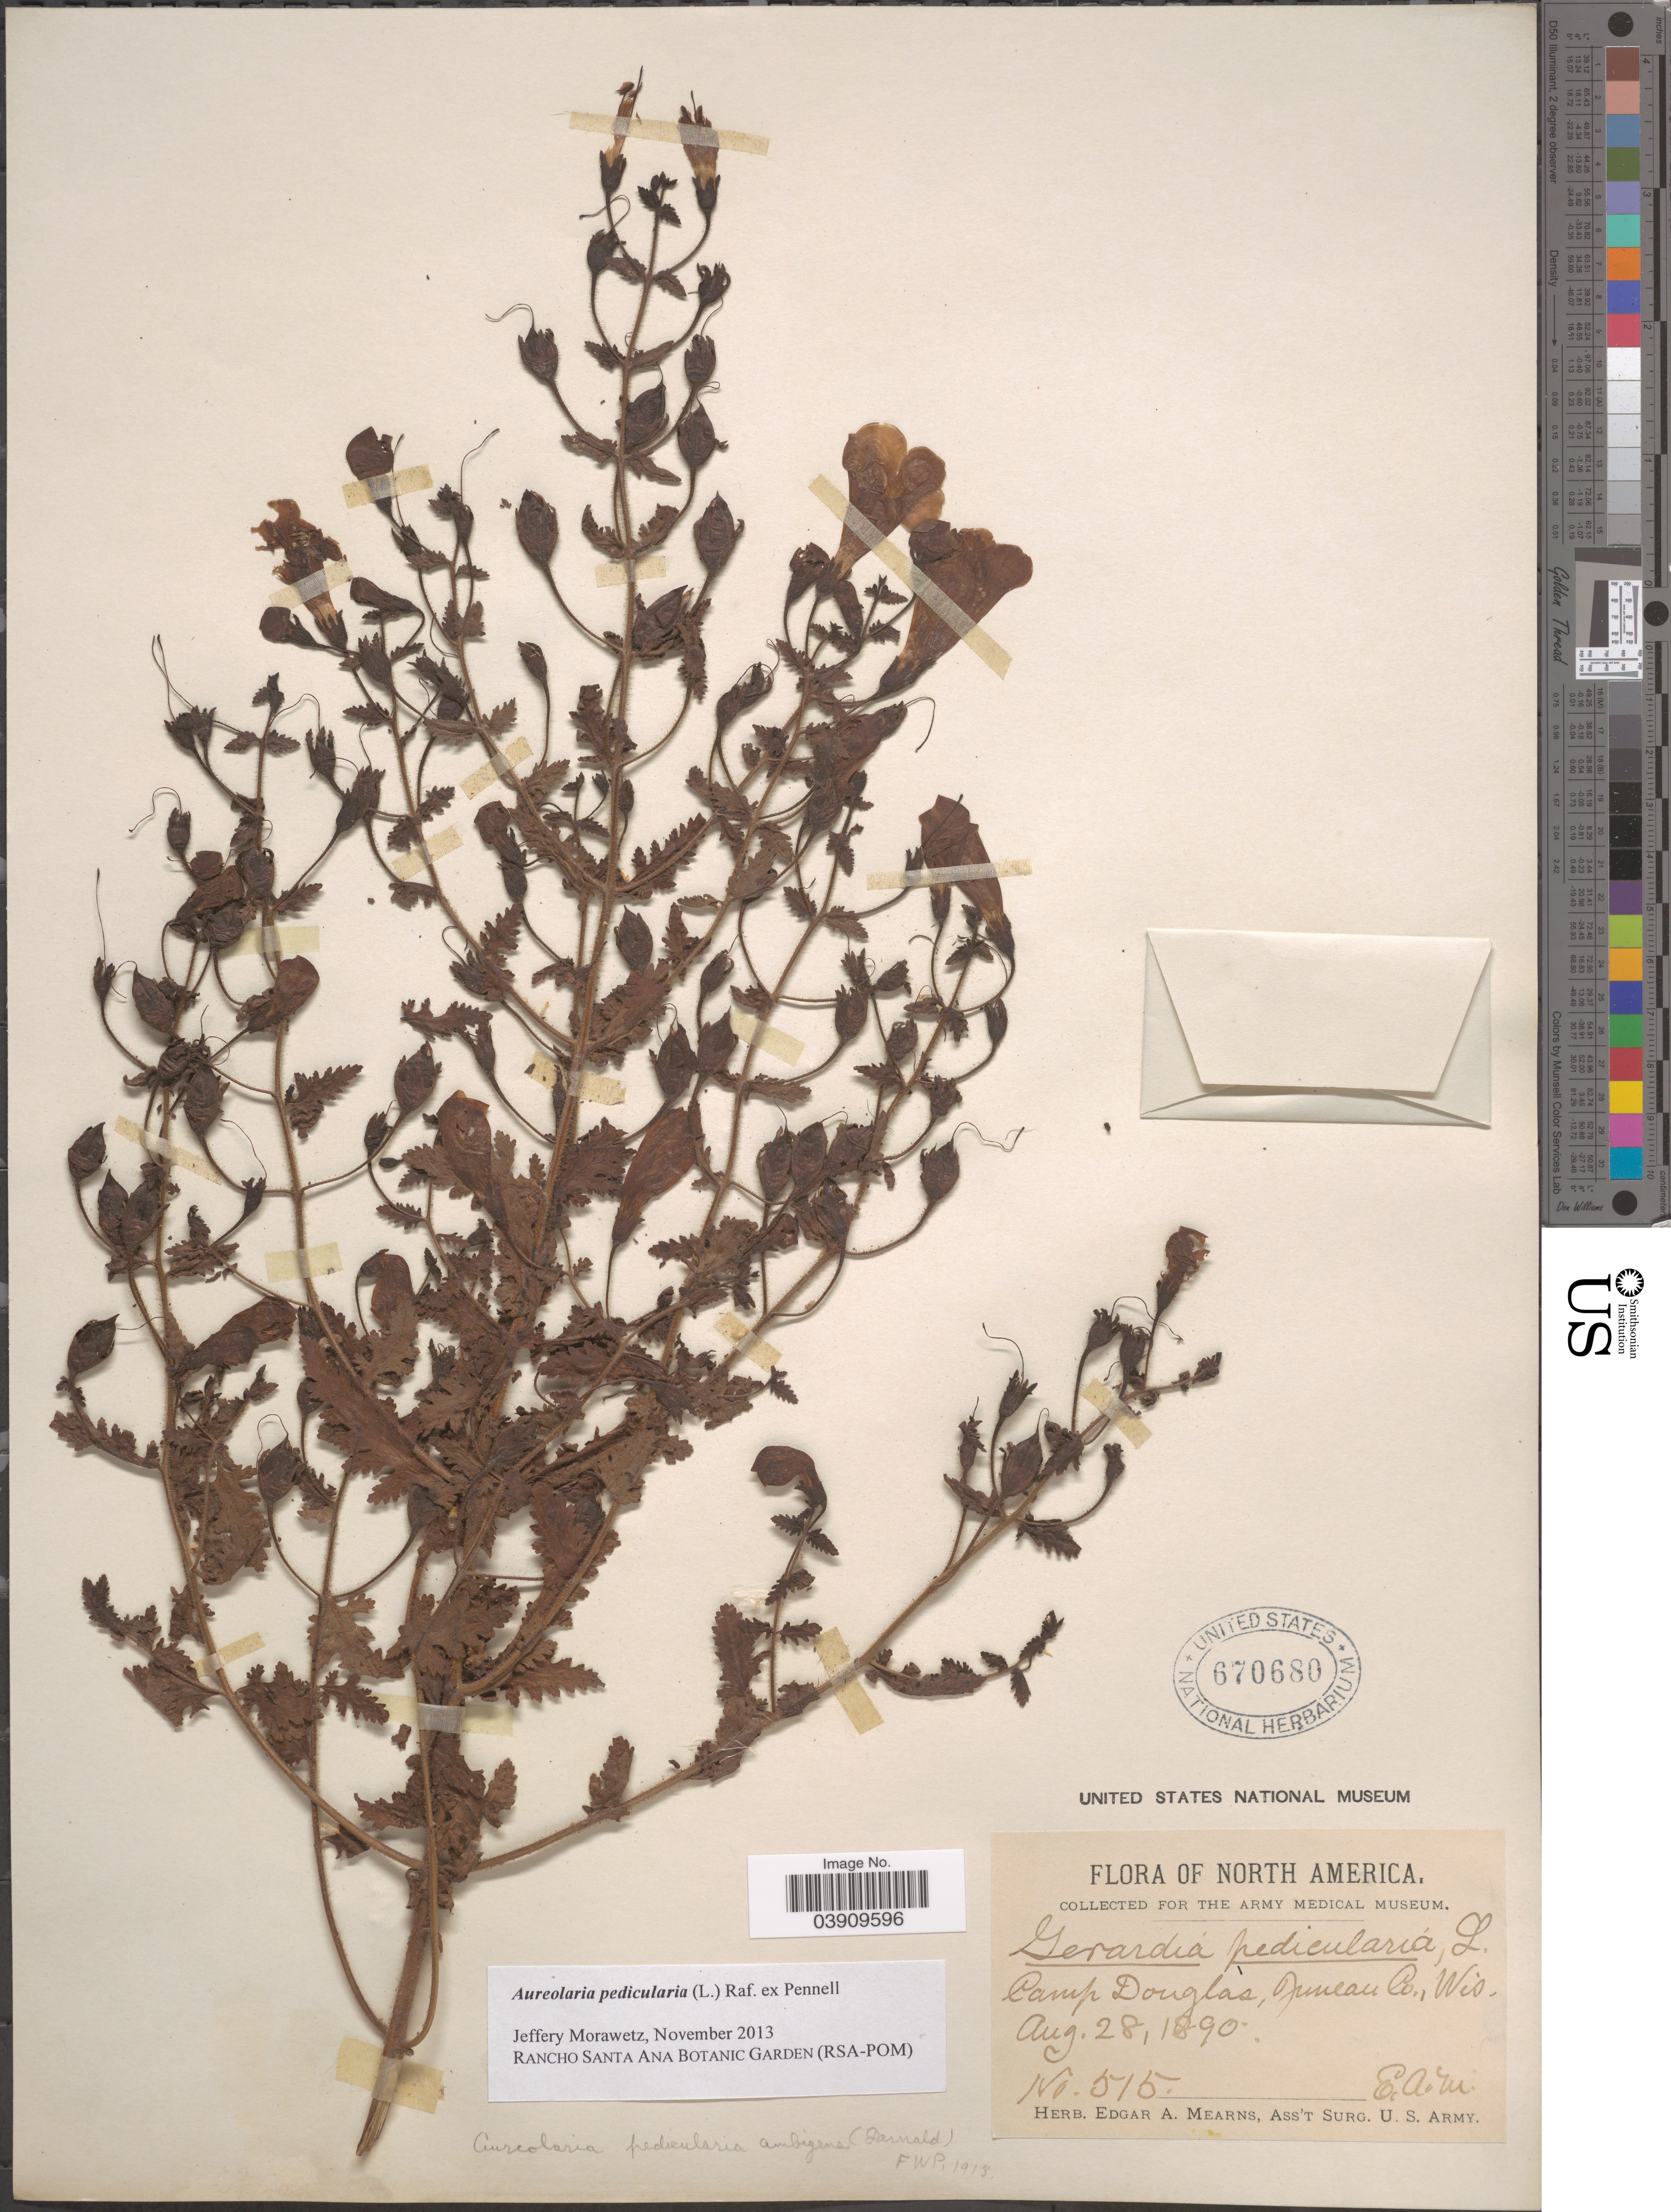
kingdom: Plantae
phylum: Tracheophyta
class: Magnoliopsida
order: Lamiales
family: Orobanchaceae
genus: Aureolaria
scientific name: Aureolaria pedicularia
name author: (L.) Raf. ex Farw.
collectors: E. A. Mearns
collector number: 515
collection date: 1890-08-28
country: United States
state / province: Wisconsin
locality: Camp Douglas, Juneau Co.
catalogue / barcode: US 670680